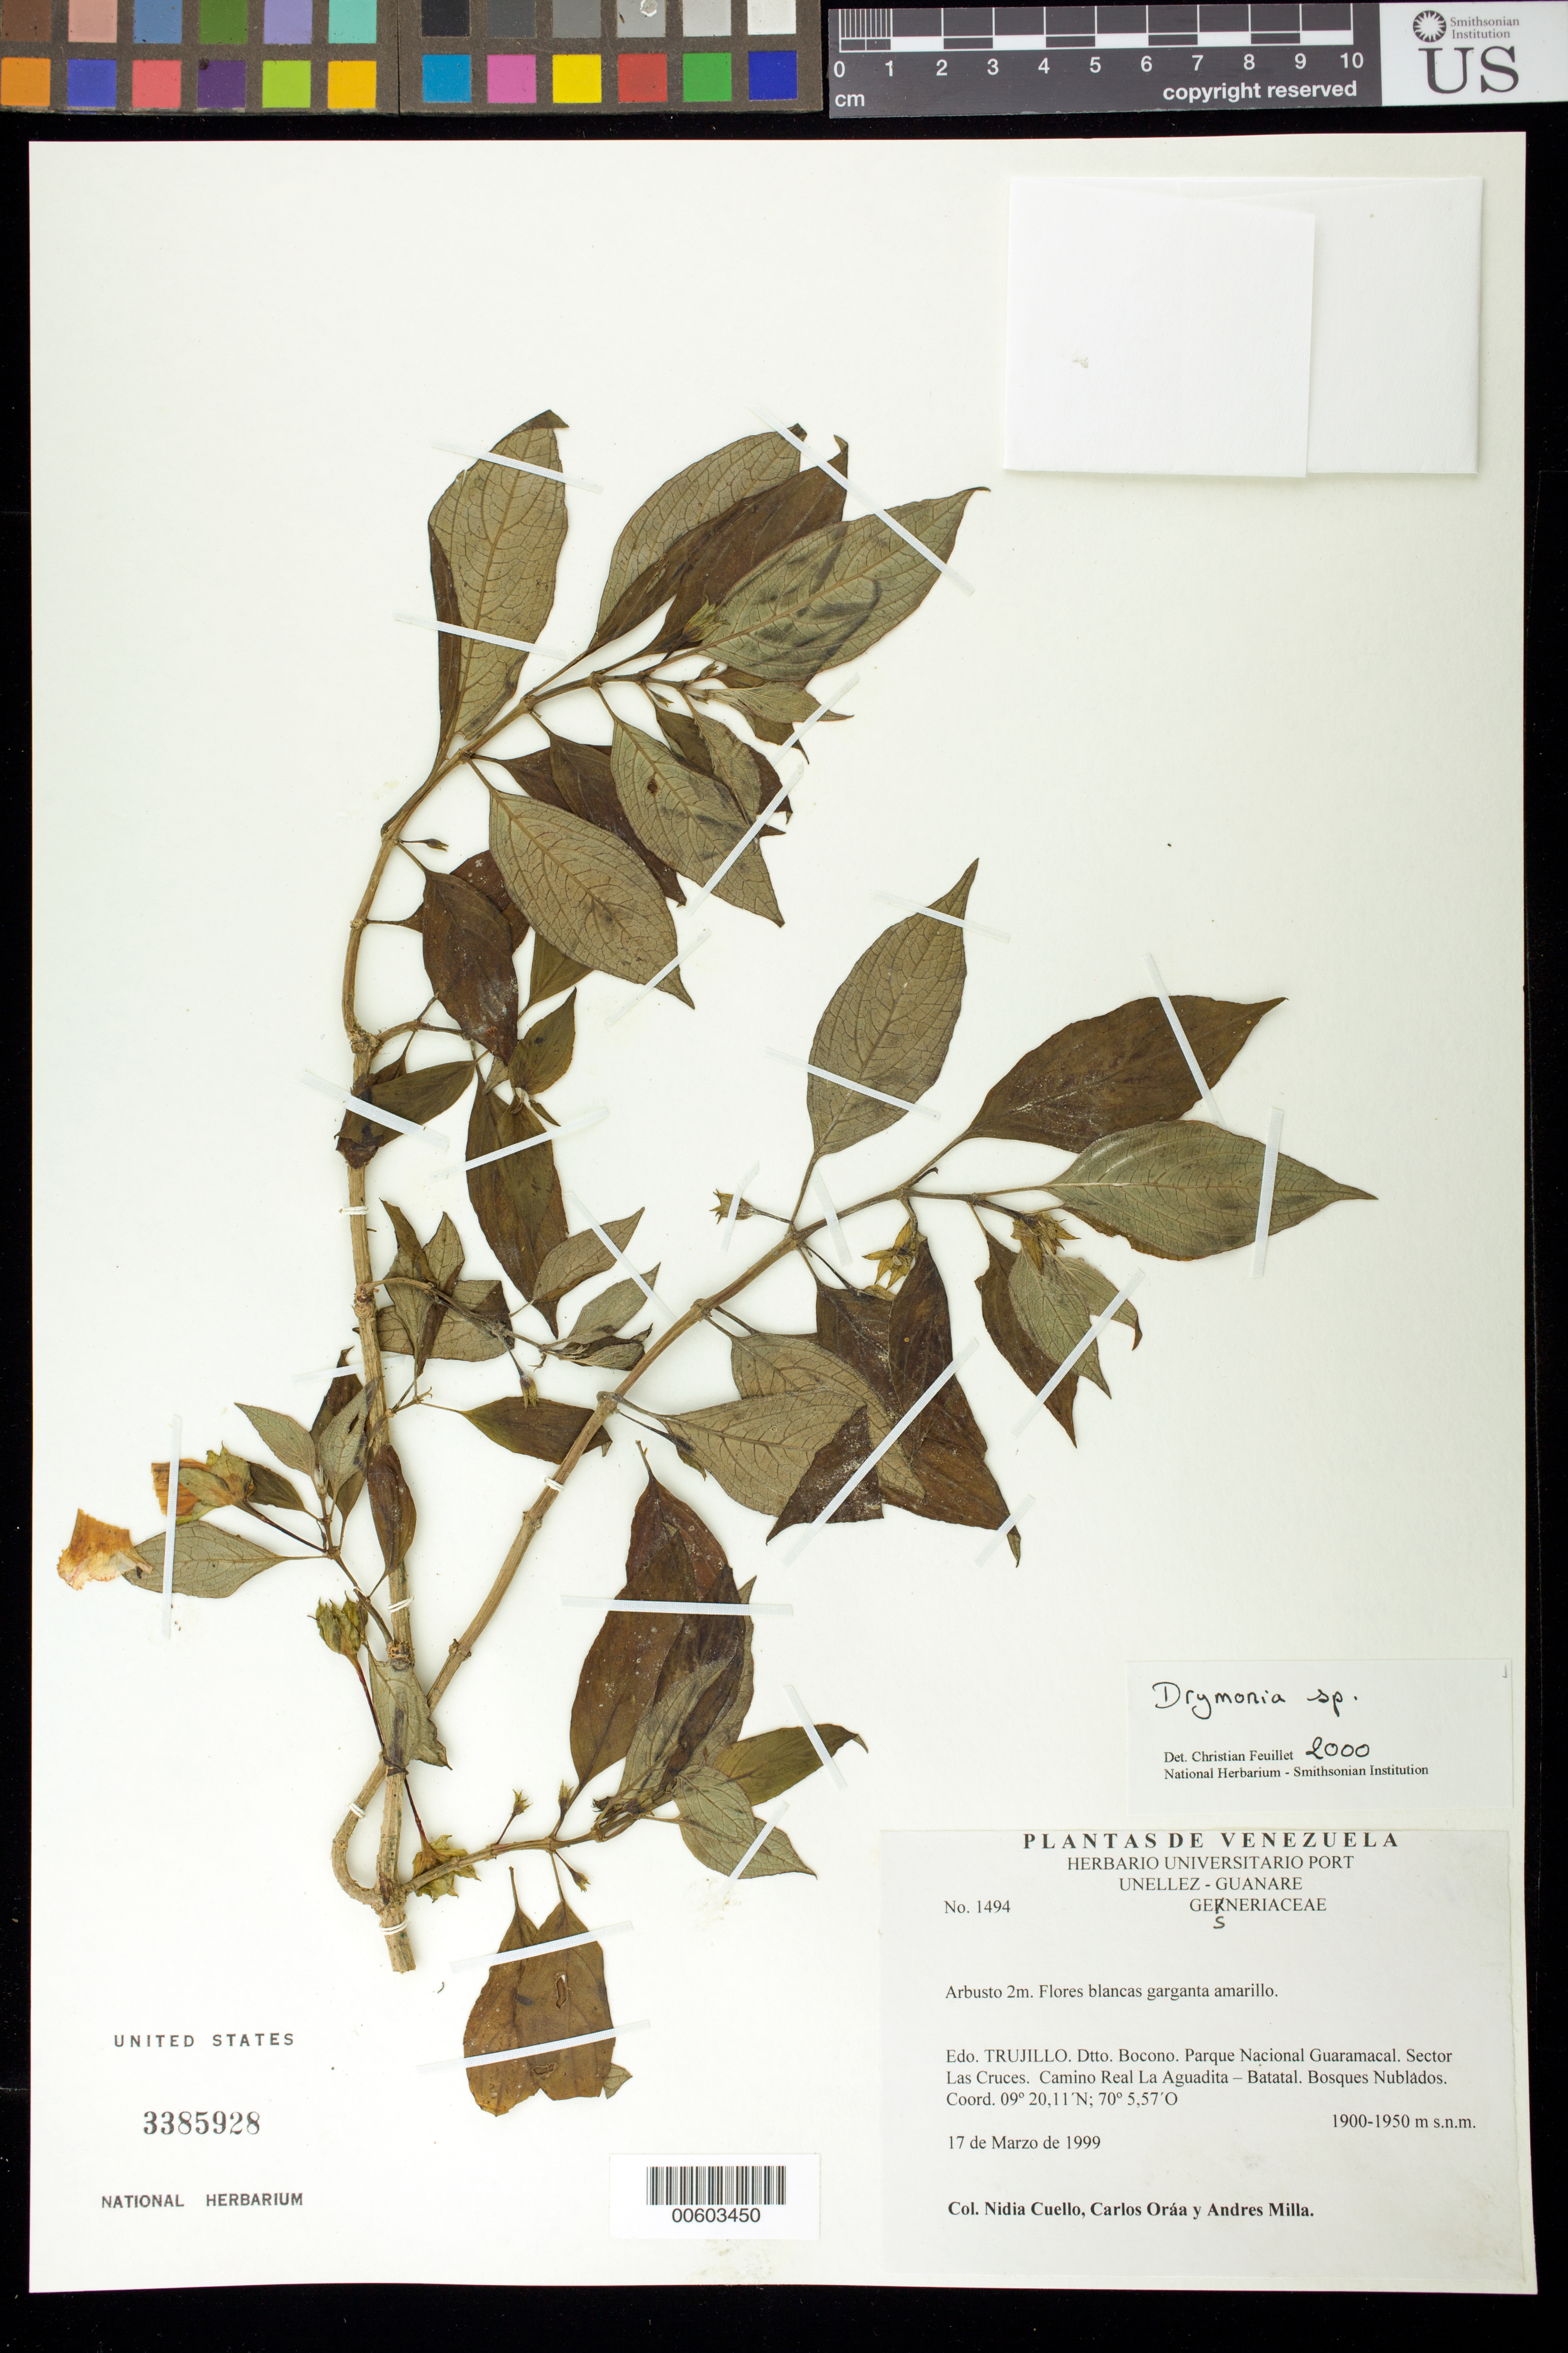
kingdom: Plantae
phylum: Tracheophyta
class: Magnoliopsida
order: Lamiales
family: Gesneriaceae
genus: Drymonia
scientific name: Drymonia sp.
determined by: Feuillet, C.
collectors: N. L. Cuello, C. Oráa & A. Milla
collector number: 1494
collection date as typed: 17 Mar 1999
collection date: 1999-03-17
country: Venezuela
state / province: Trujillo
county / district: Boconó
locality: Parque Nacional Guaramacal. Sector Las Cruces. Camino Real La Aguadita - Batatal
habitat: Bosques nublados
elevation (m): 1900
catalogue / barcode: US 3385928